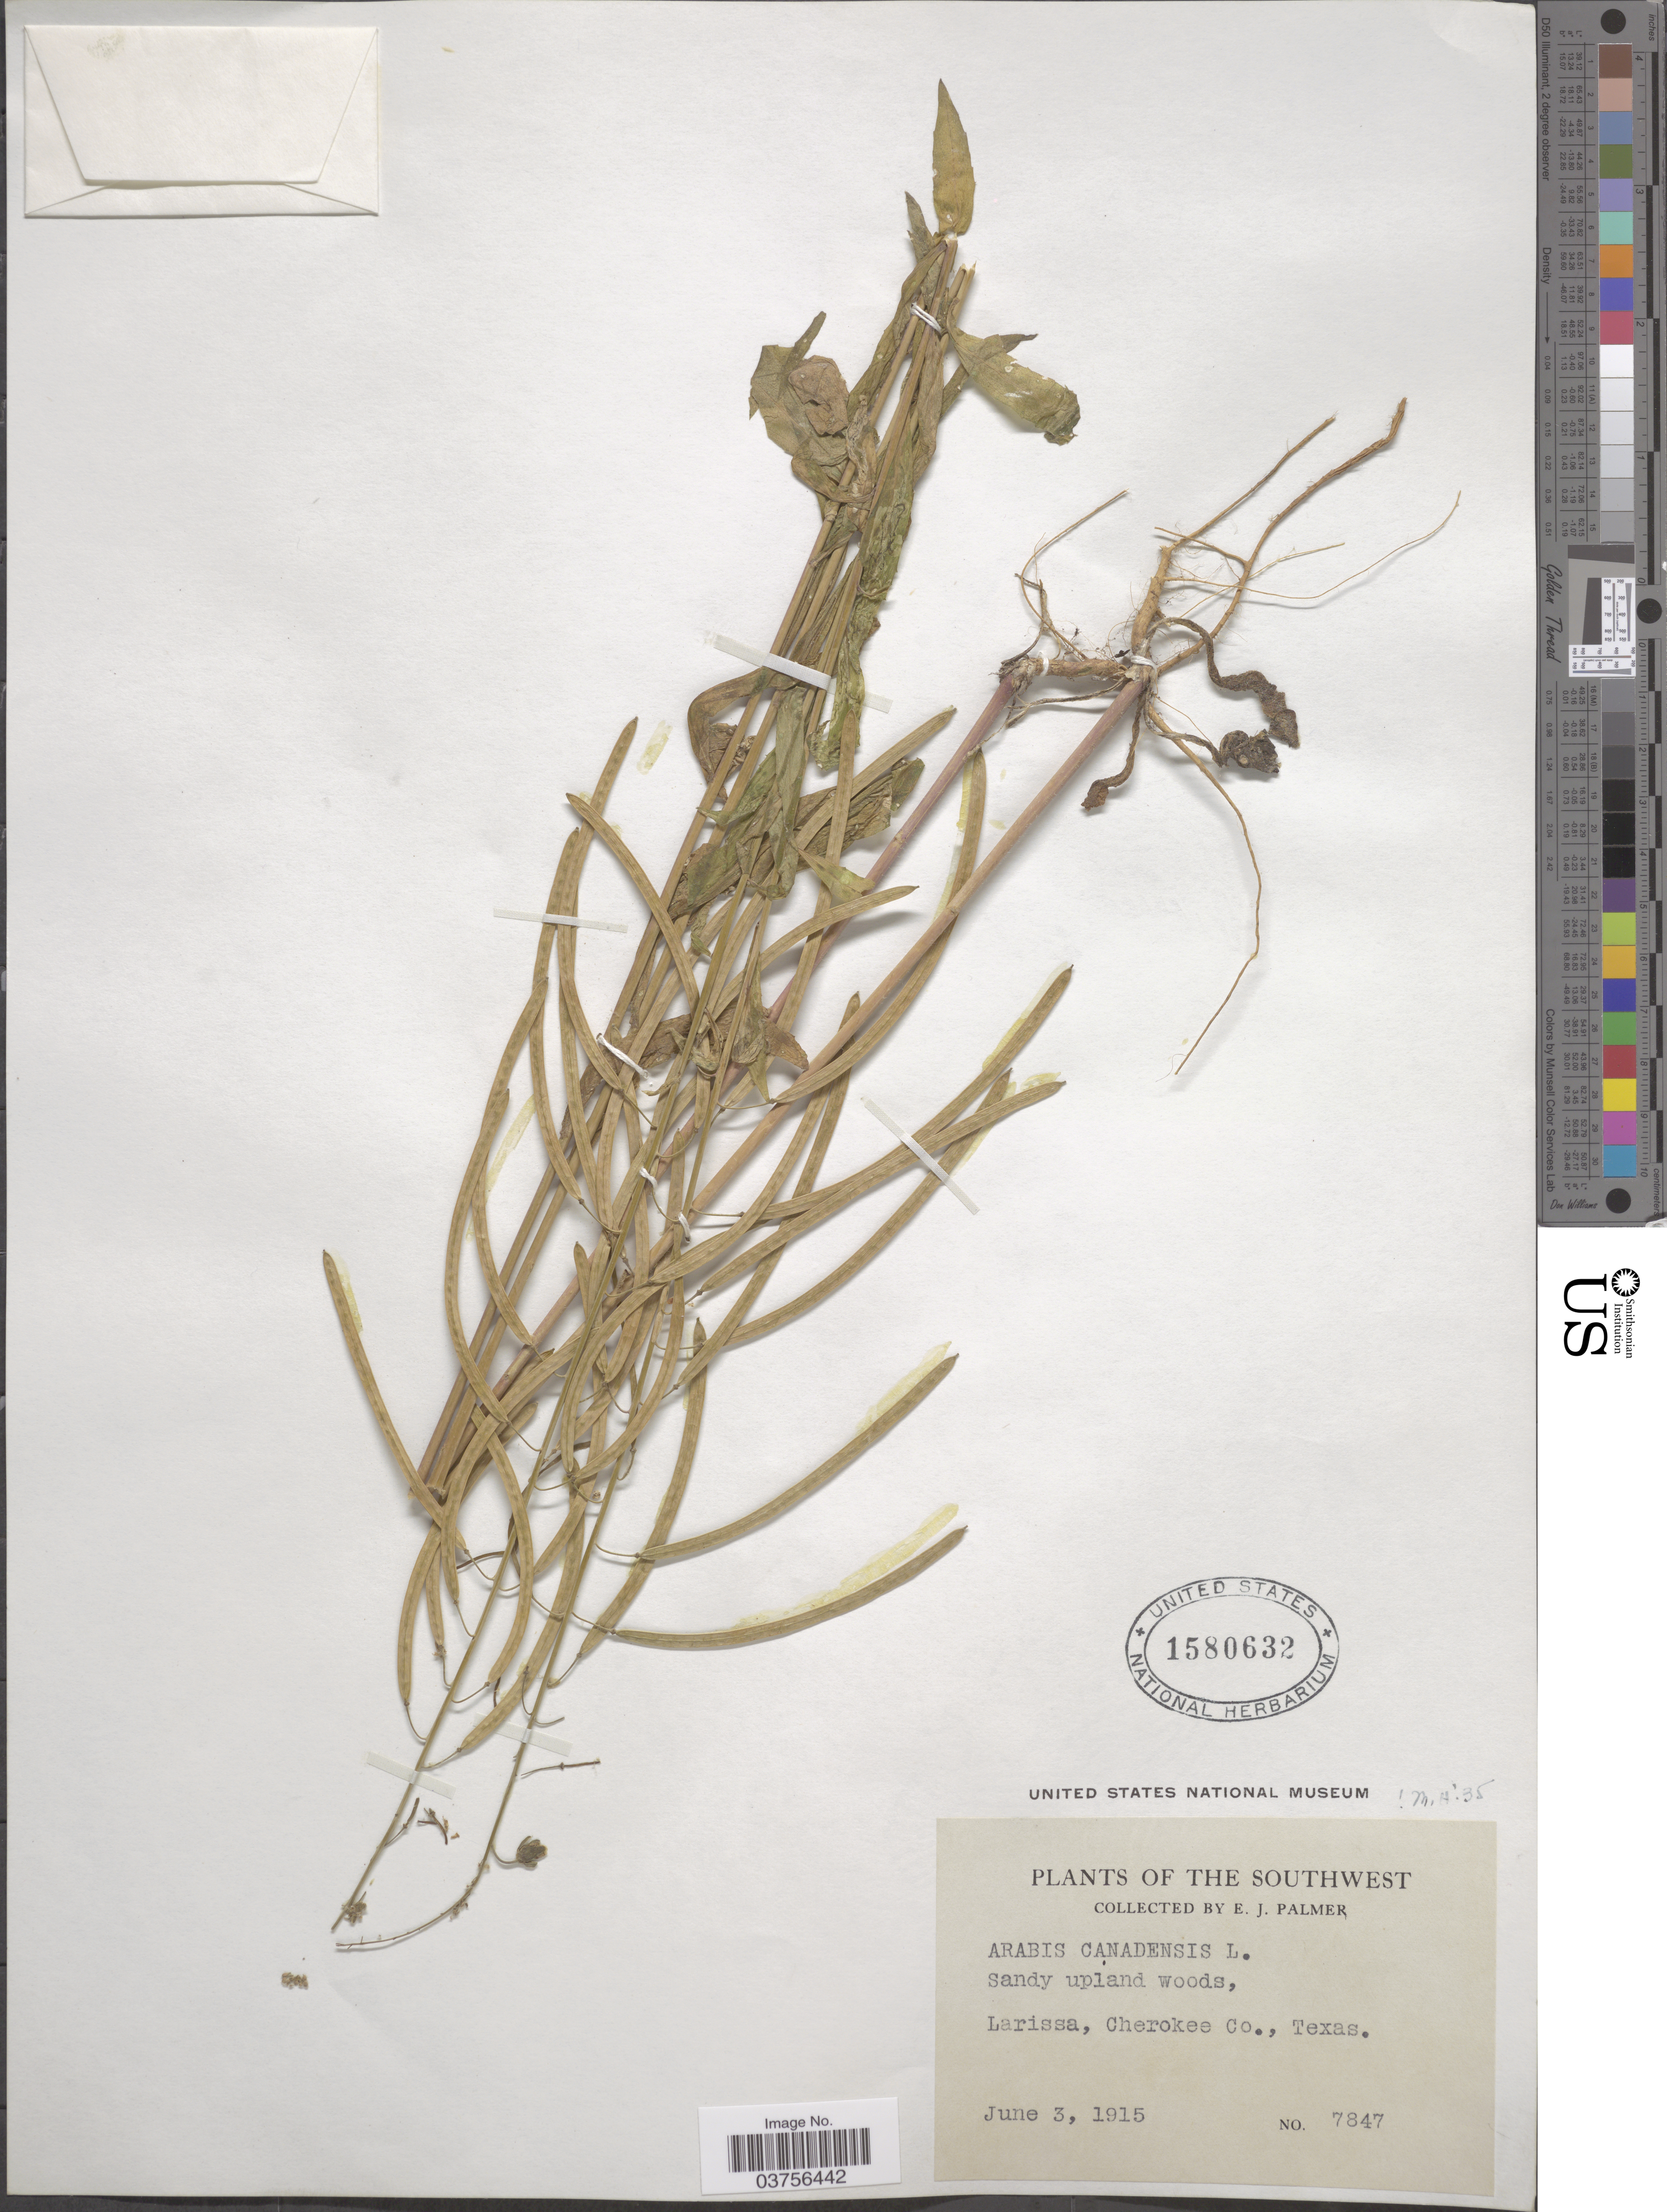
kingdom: Plantae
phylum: Tracheophyta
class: Magnoliopsida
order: Brassicales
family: Brassicaceae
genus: Arabis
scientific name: Arabis canadensis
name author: L.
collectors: E. J. Palmer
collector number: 7847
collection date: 1915-06-03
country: United States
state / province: Texas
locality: The Southwest. Larissa, Cherokee Co.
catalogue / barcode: US 1580632